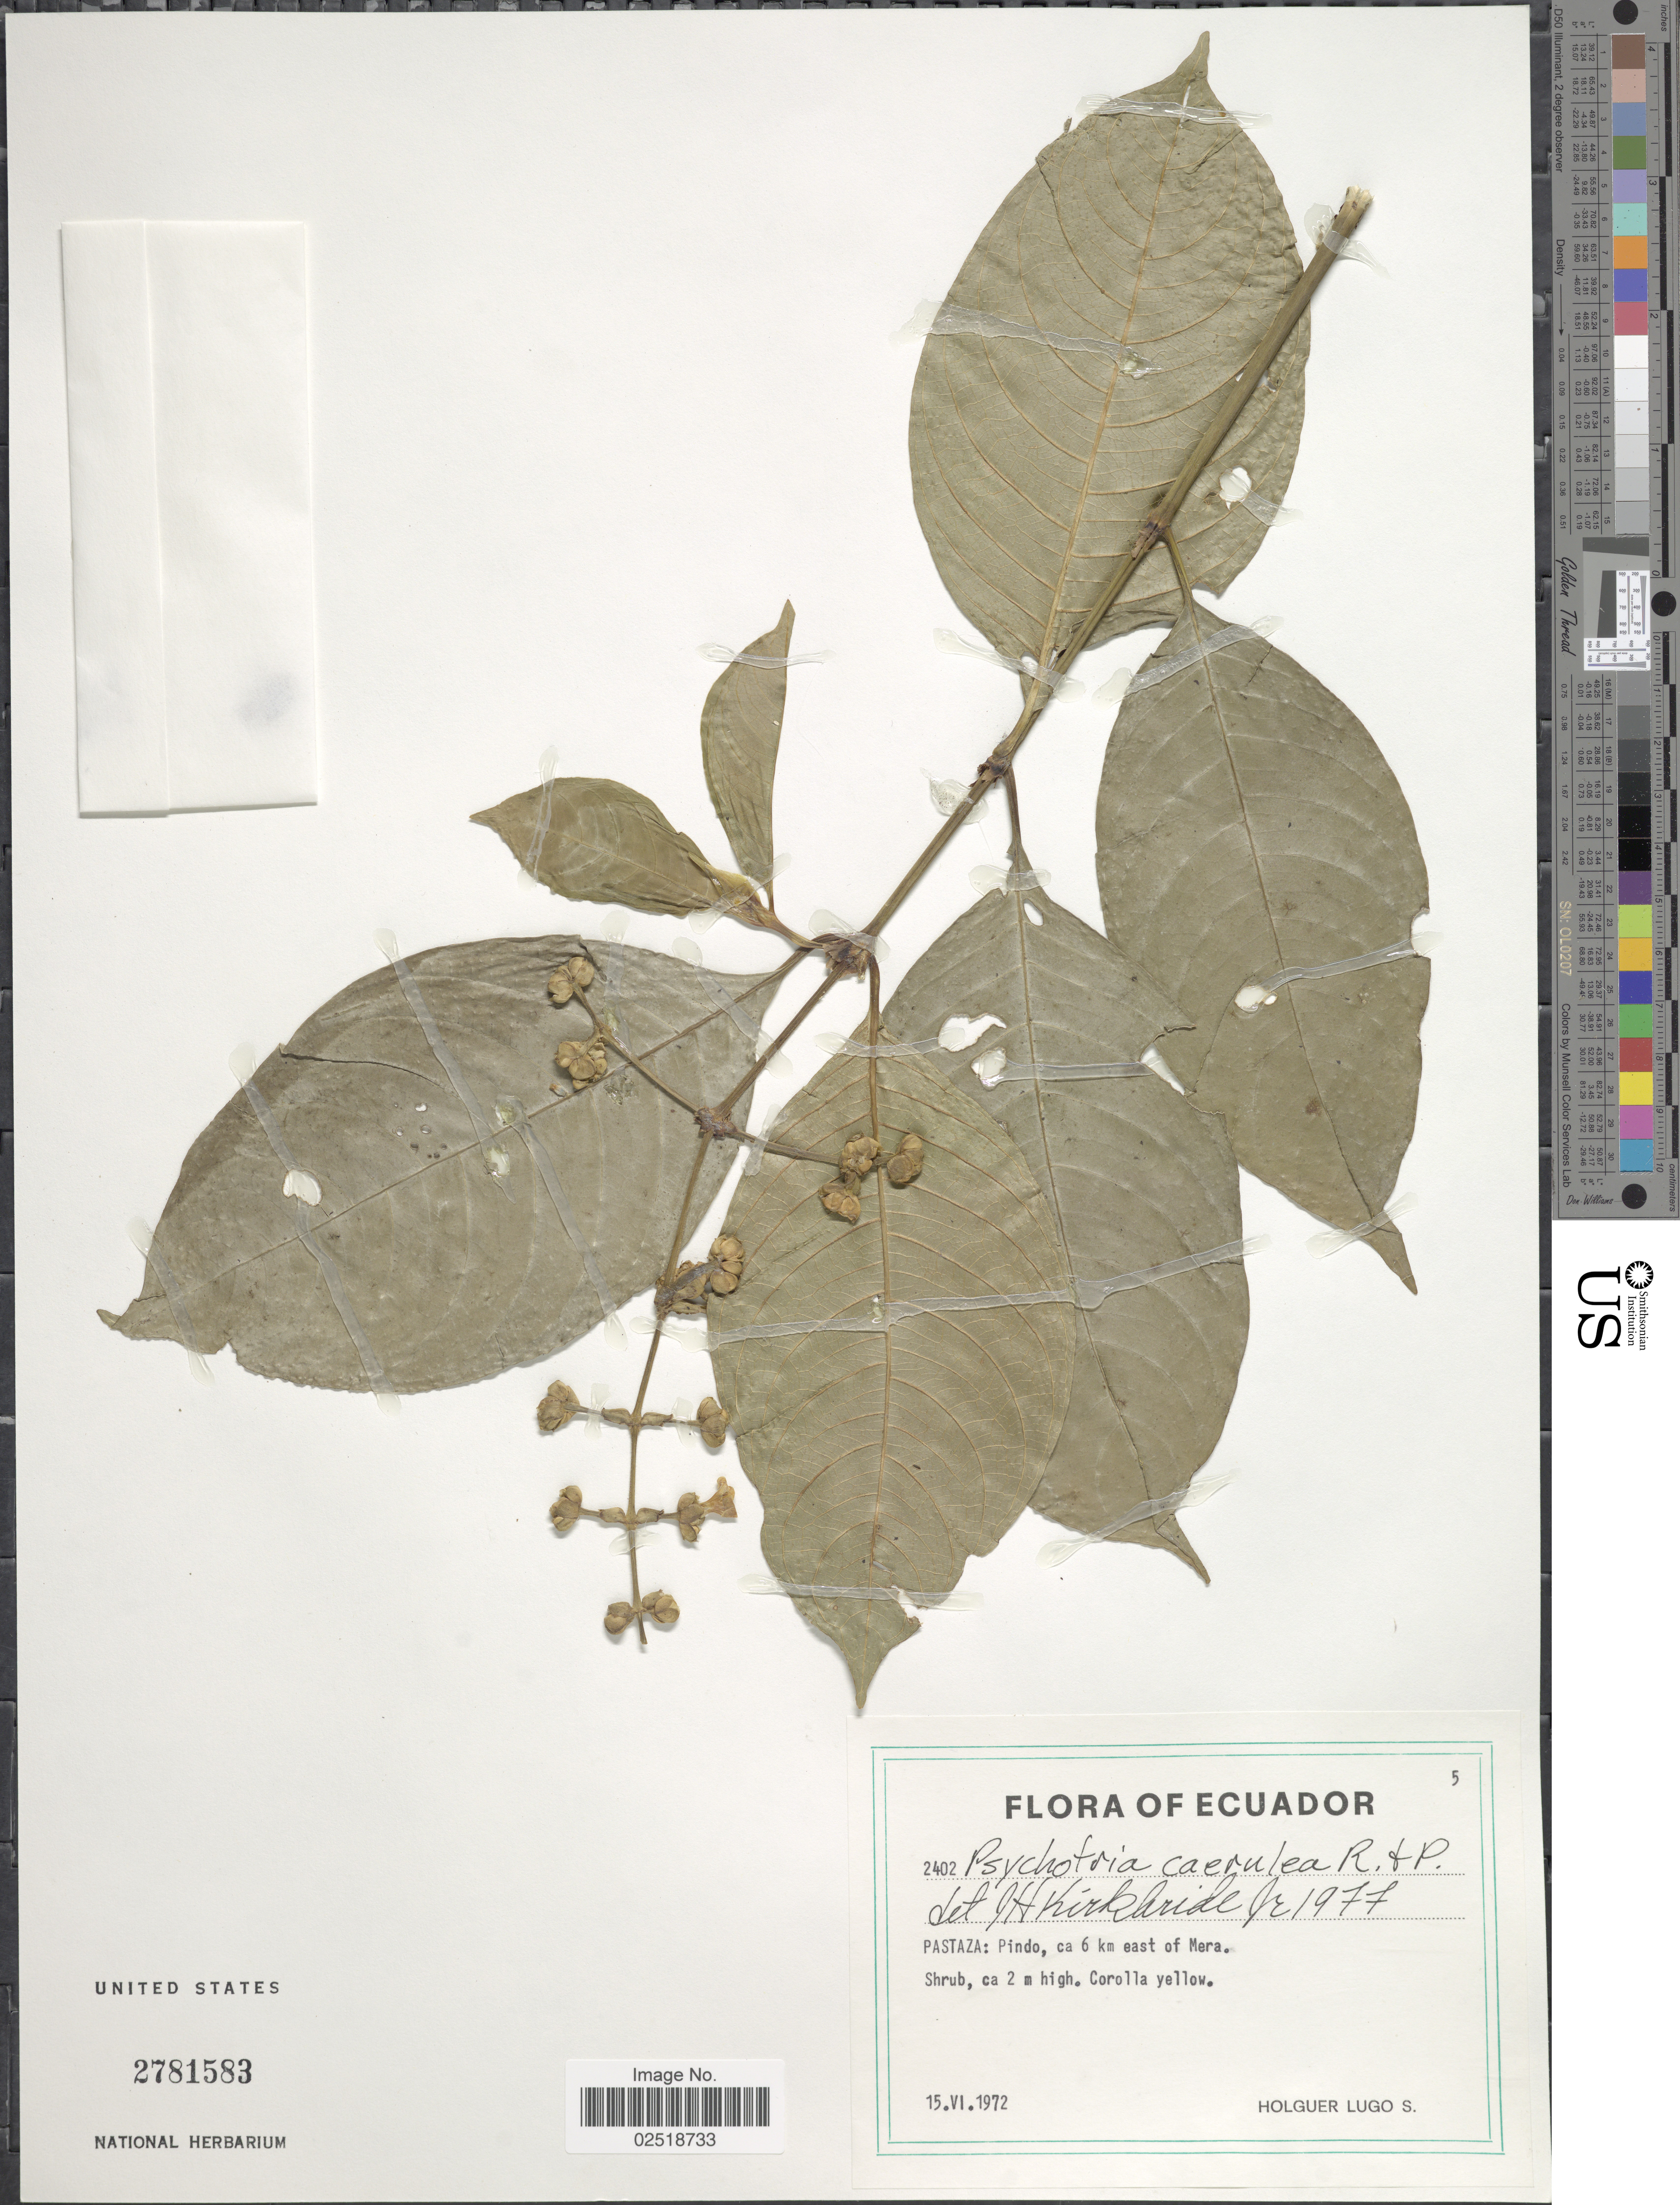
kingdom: Plantae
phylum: Tracheophyta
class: Magnoliopsida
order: Gentianales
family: Rubiaceae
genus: Psychotria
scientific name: Psychotria caerulea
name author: Ruiz & Pav.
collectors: H. Lugo S.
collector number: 2402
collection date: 1972-06-15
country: Ecuador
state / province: Pastaza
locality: Pindo, ca. 6 km east of Mera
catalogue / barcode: US 2781583